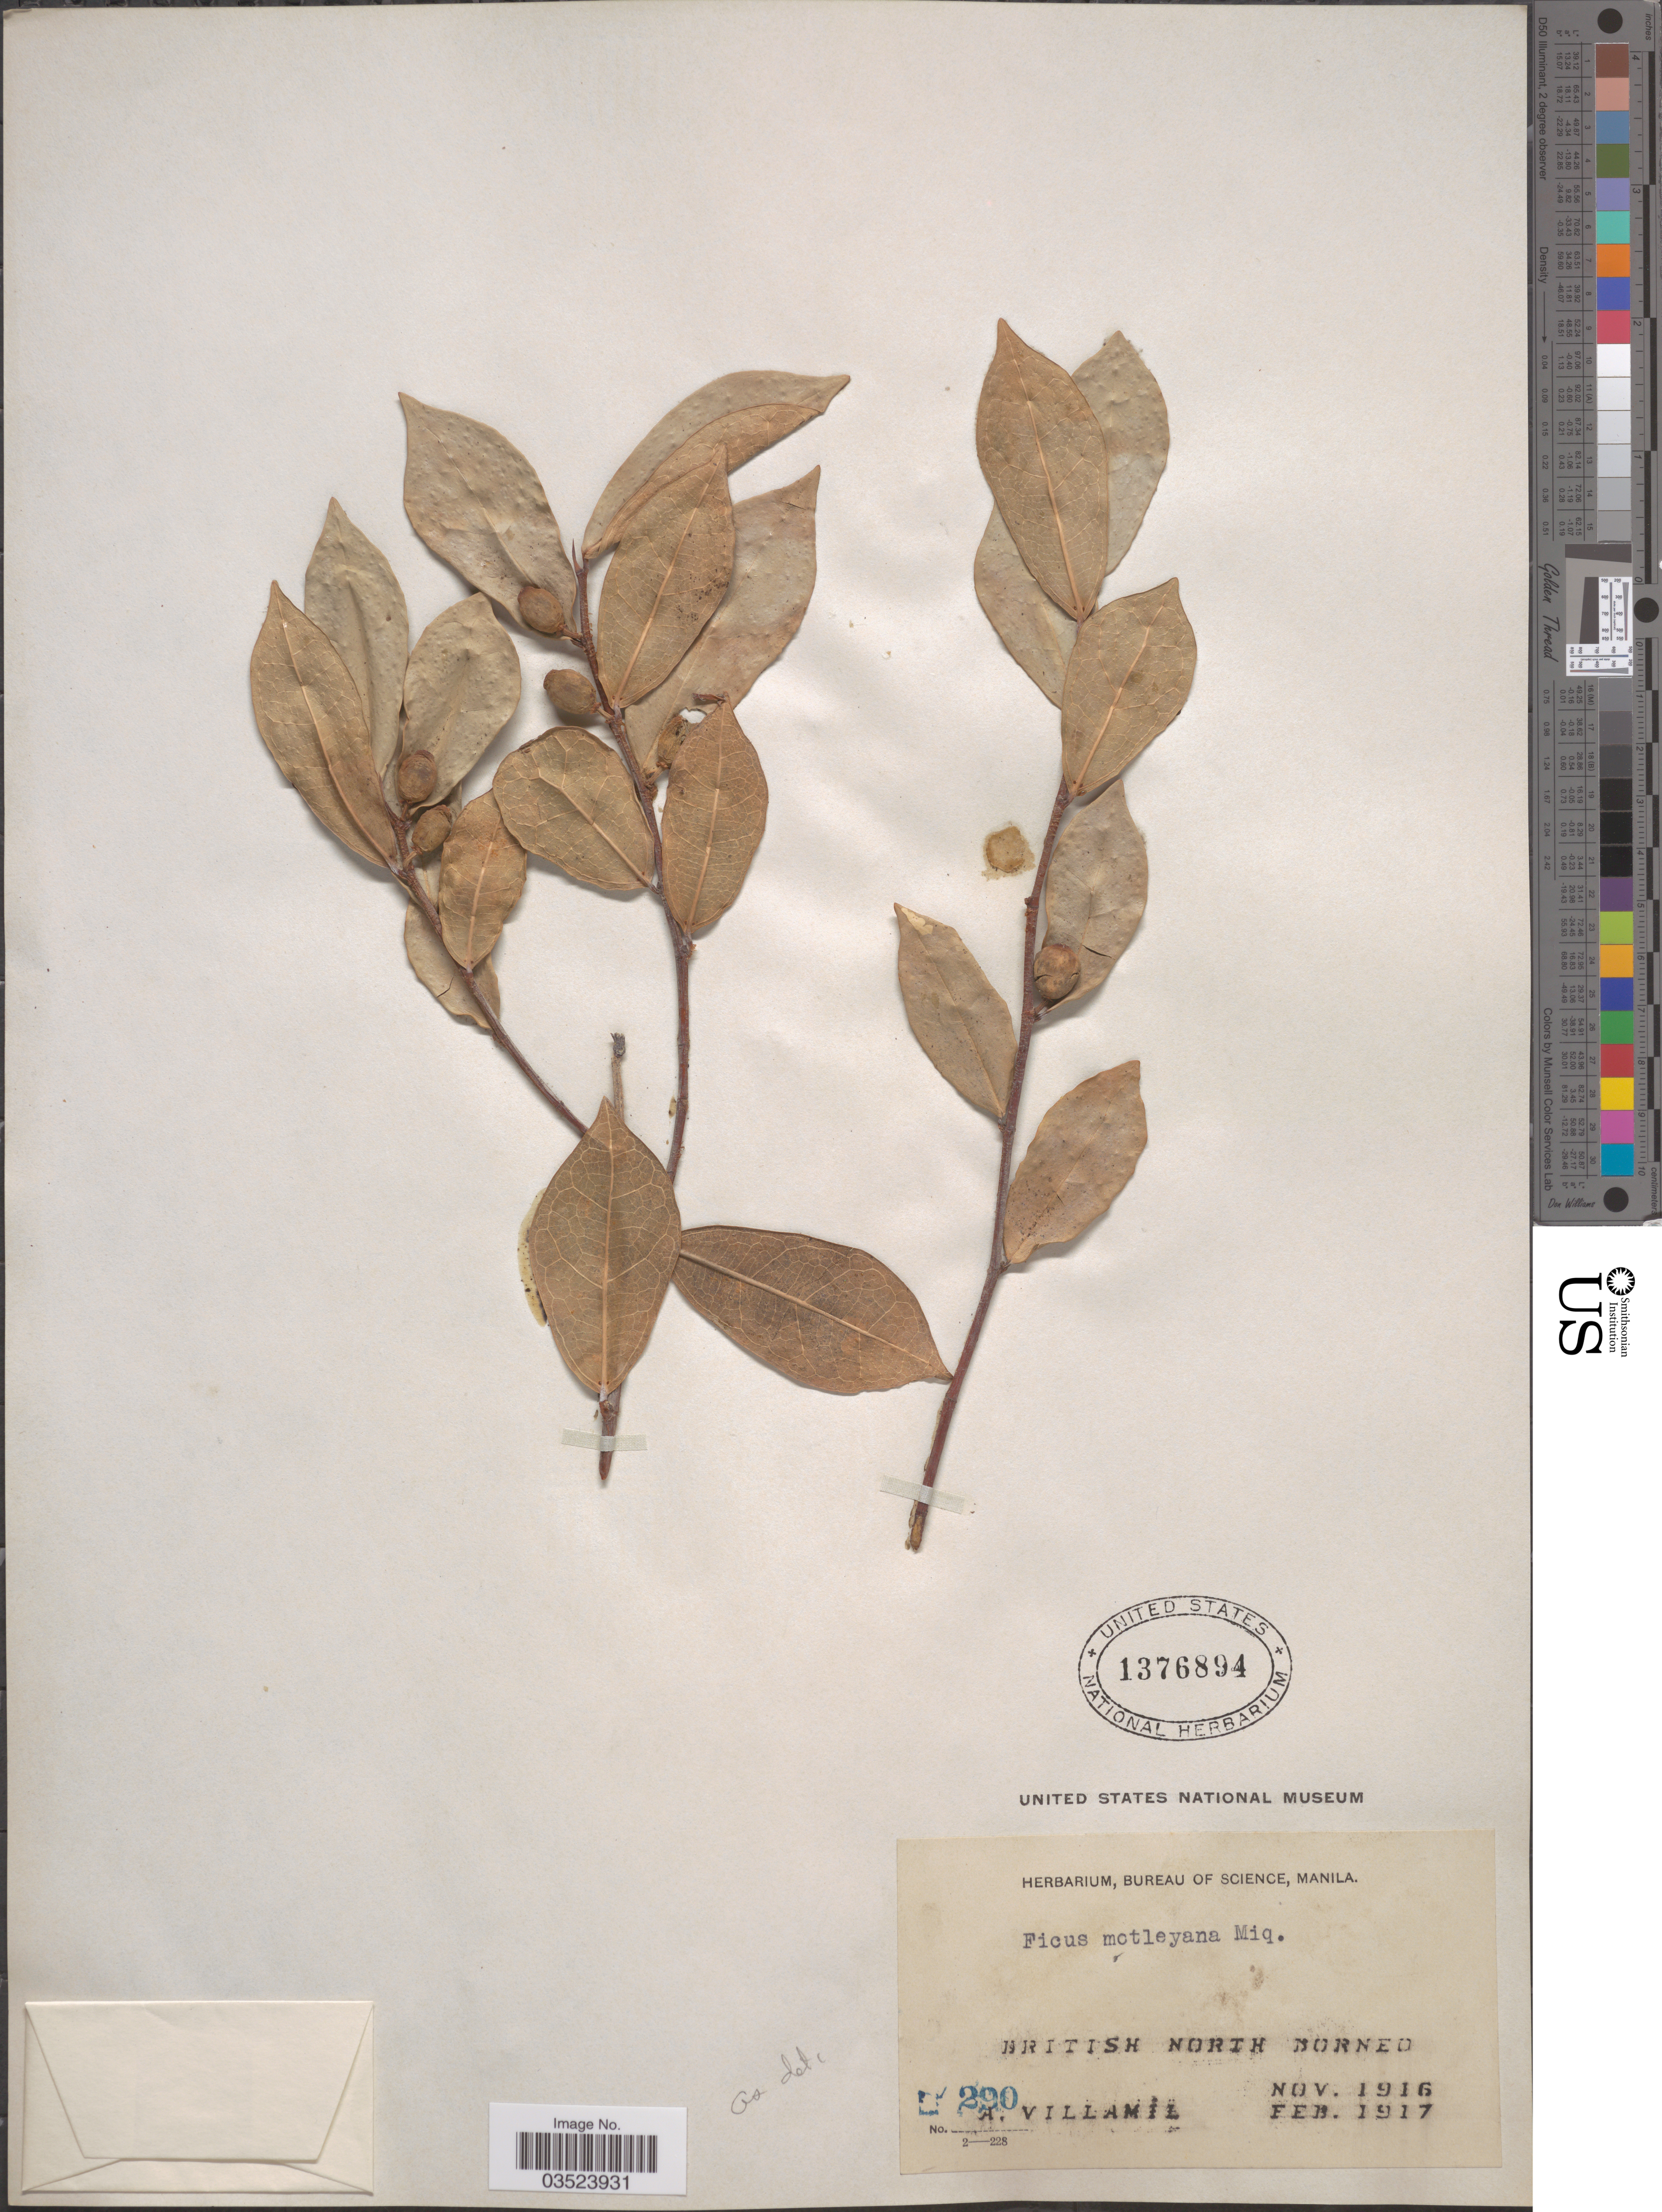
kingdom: Plantae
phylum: Tracheophyta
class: Magnoliopsida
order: Rosales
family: Moraceae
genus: Ficus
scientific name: Ficus motleyana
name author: Miq.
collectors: A. Villamil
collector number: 290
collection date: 1916-11/1917-02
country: Malaysia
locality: British North Borneo.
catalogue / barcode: US 1376894